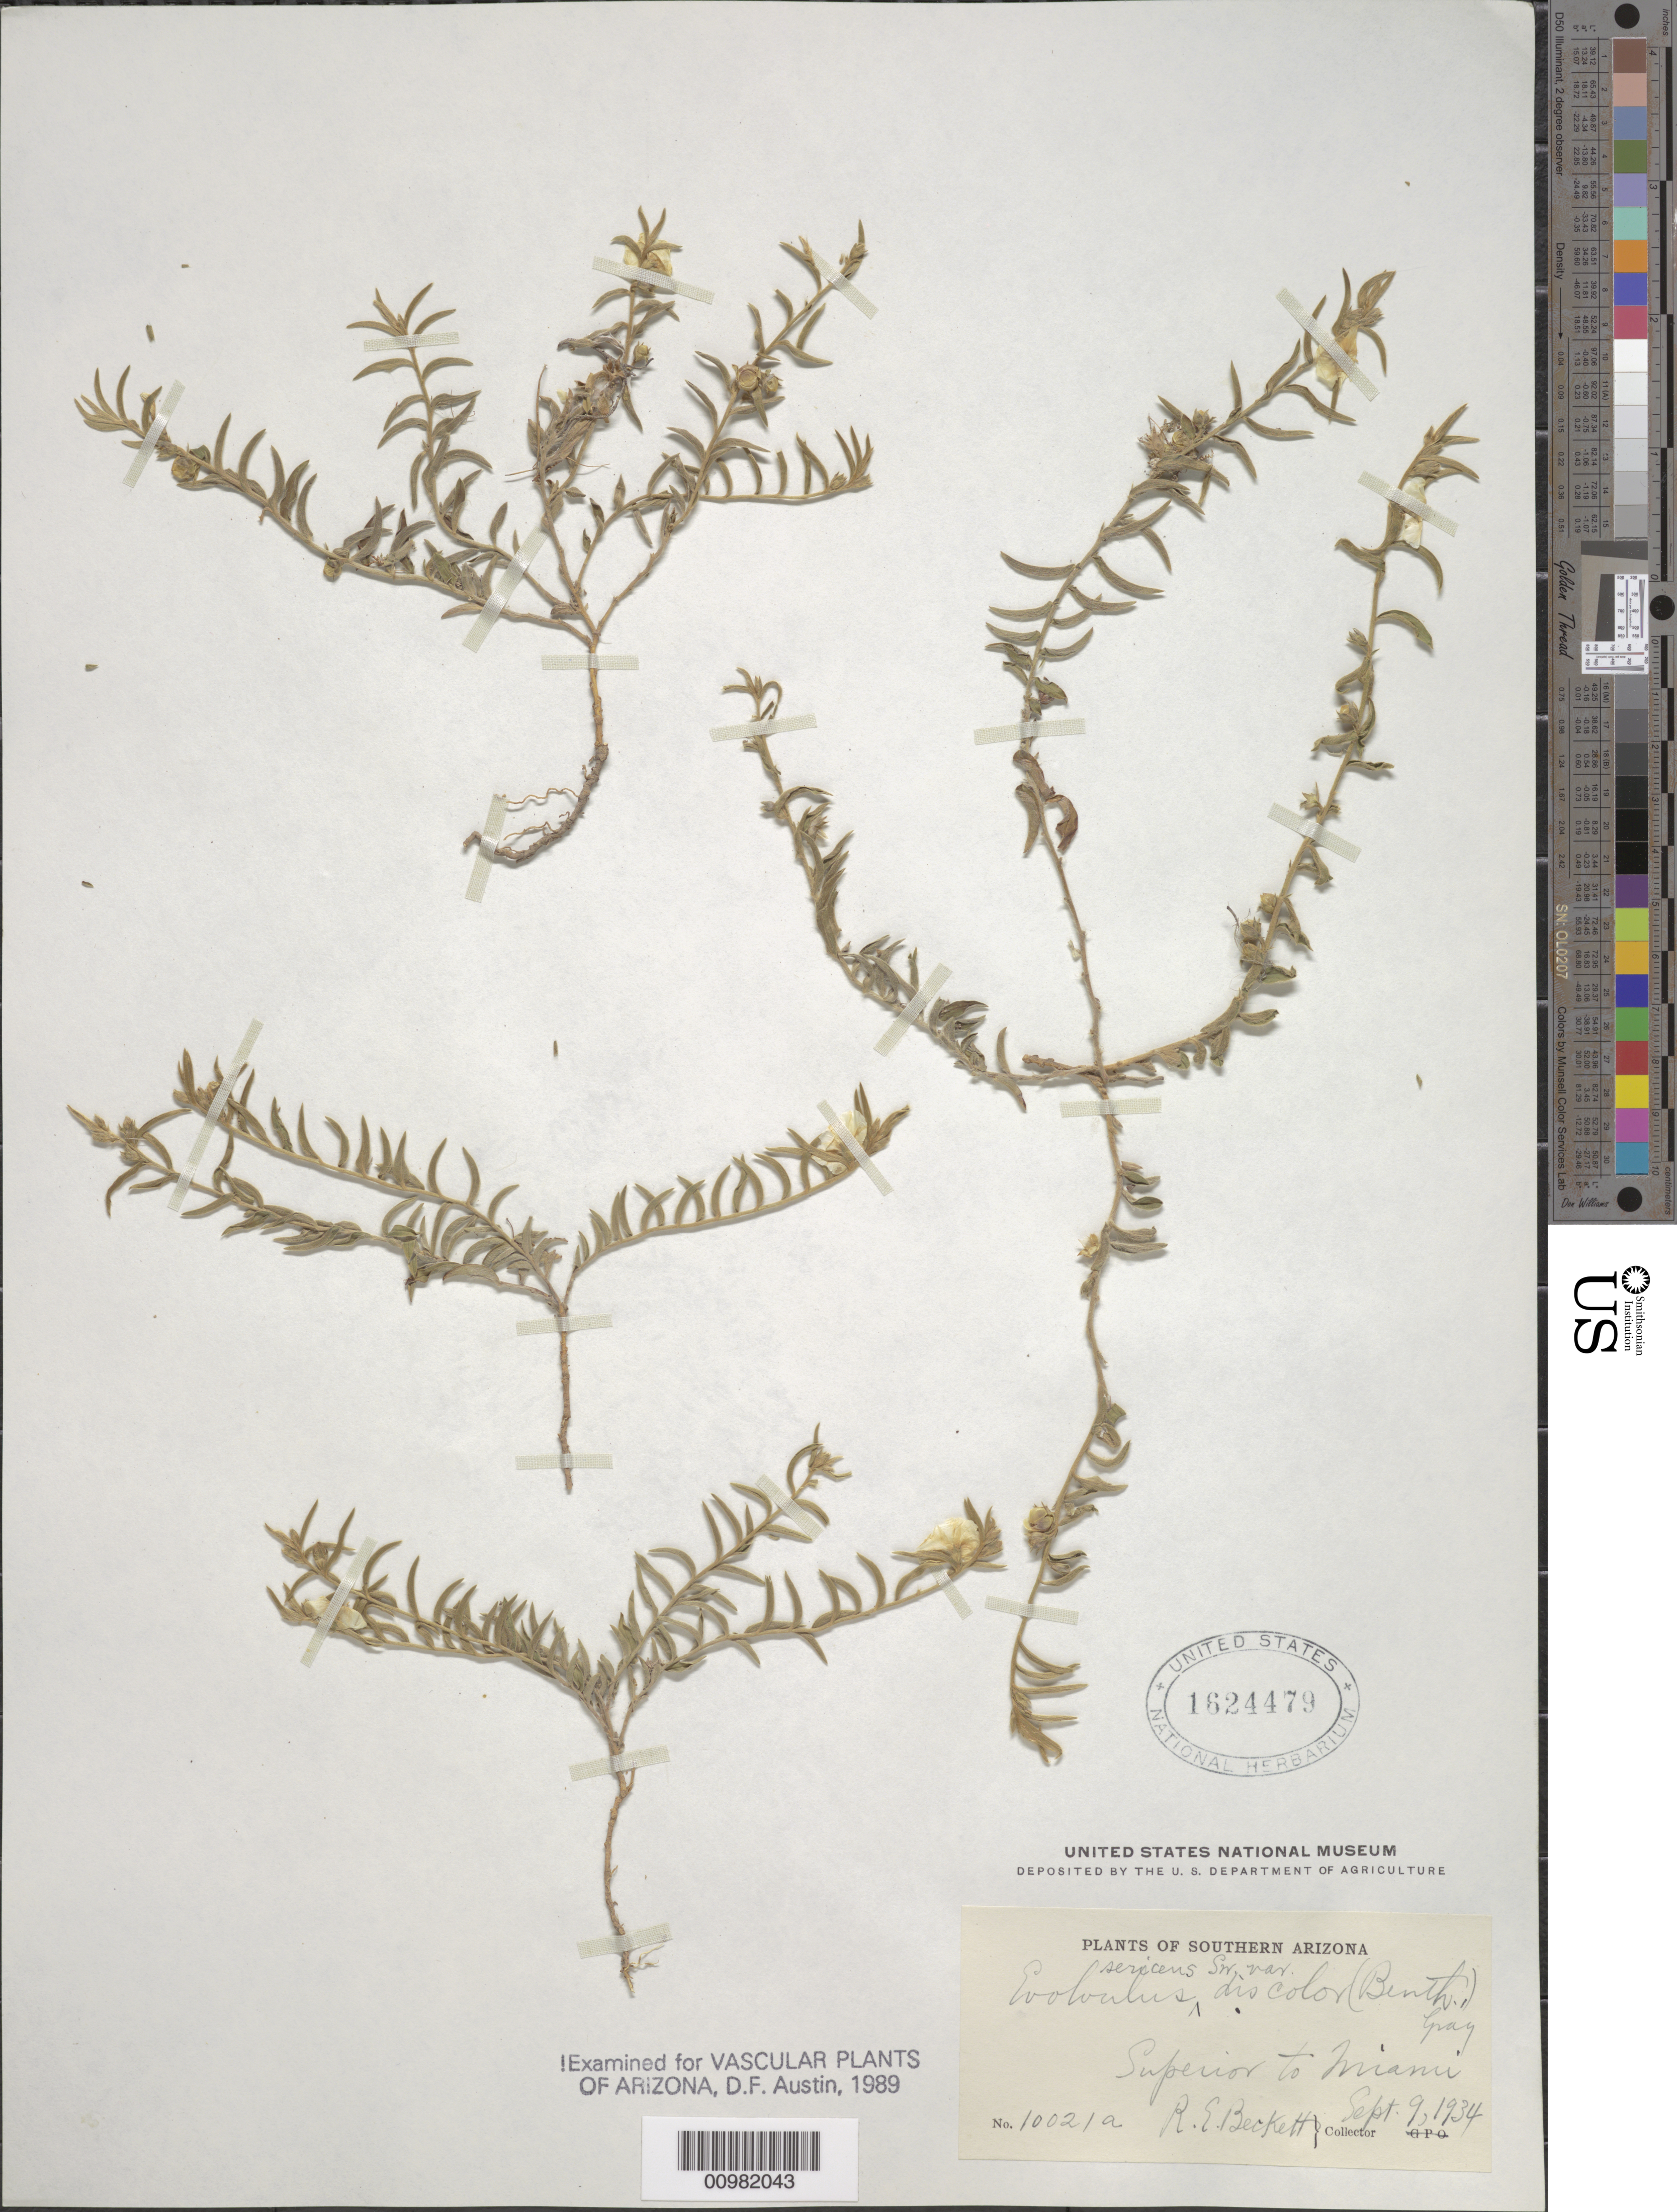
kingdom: Plantae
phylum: Tracheophyta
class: Magnoliopsida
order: Solanales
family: Convolvulaceae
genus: Evolvulus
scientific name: Evolvulus sericeus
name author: Sw.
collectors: J. Becker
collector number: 10021a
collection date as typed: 09 Sep 1934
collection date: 1934-09-09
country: United States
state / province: Arizona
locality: Superior (Pinal Co.) to Miami (Gila Co.)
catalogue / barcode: US 1624479